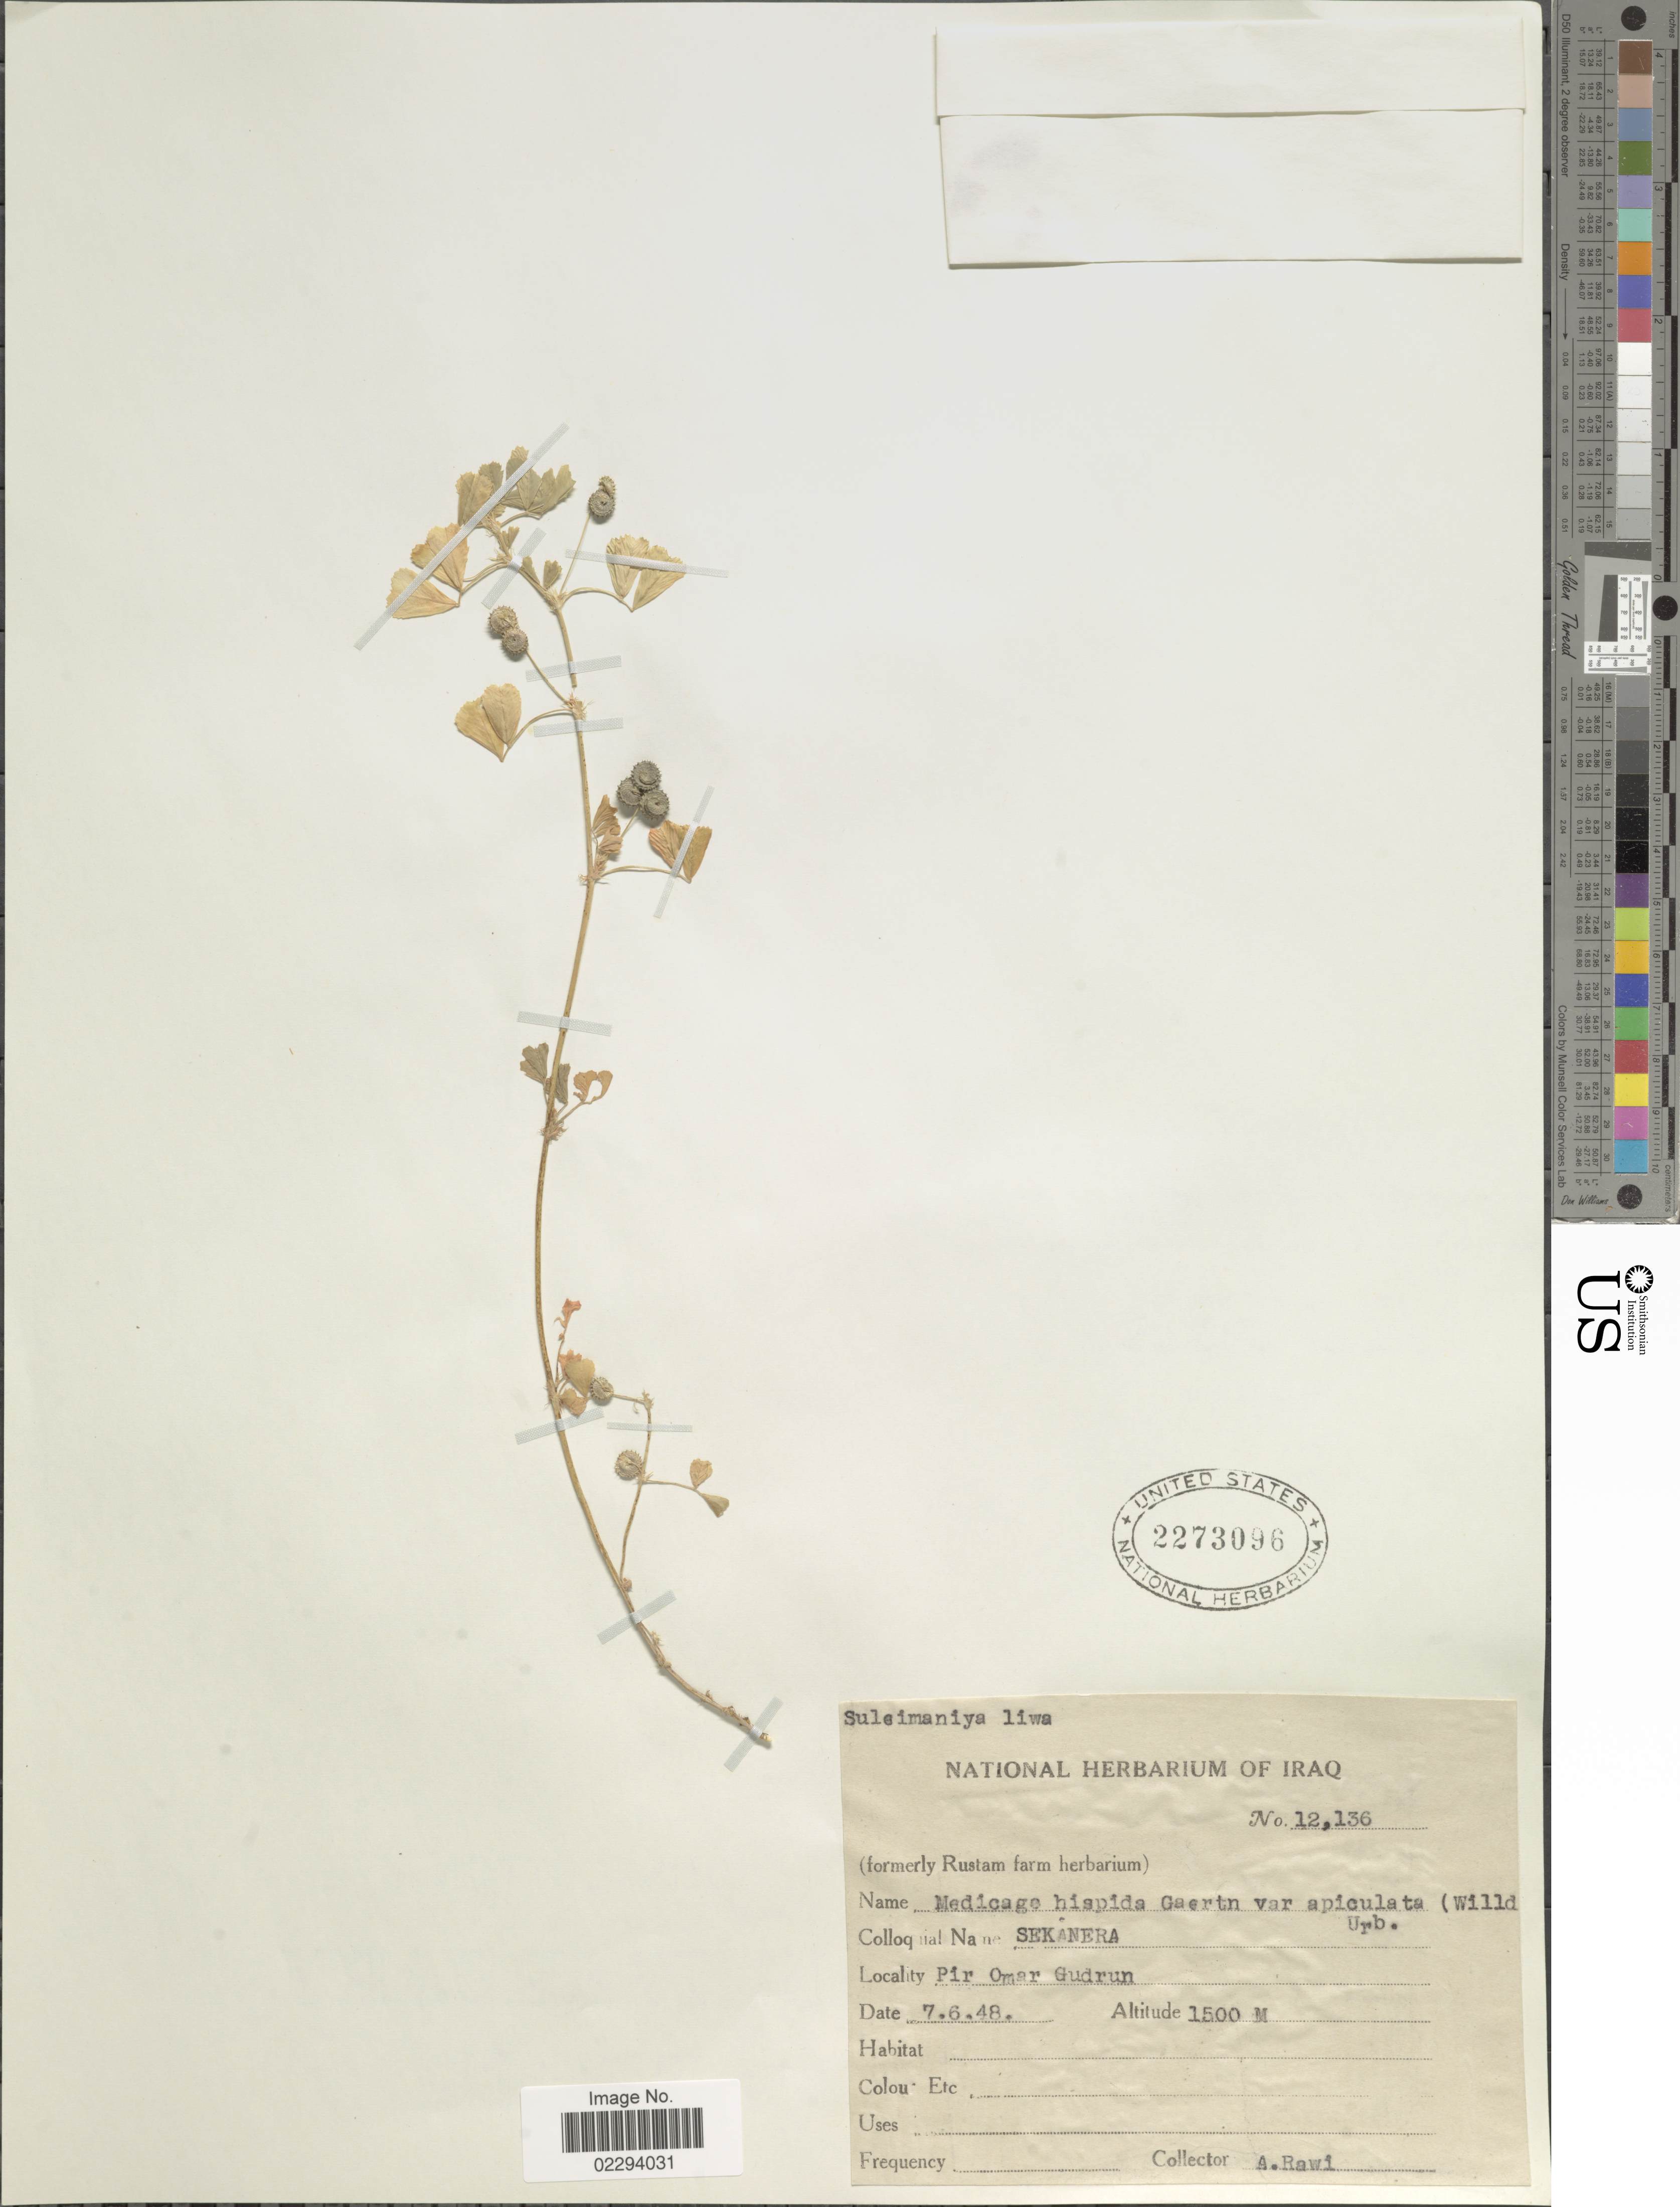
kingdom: Plantae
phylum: Tracheophyta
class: Magnoliopsida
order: Fabales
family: Fabaceae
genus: Medicago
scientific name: Medicago hispida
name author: Gaertn.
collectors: A. Rawi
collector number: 12136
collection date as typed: Transcribed d/m/y: 7/6/48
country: Iraq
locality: Pir Omar Gudrun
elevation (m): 1500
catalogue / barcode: US 2273096